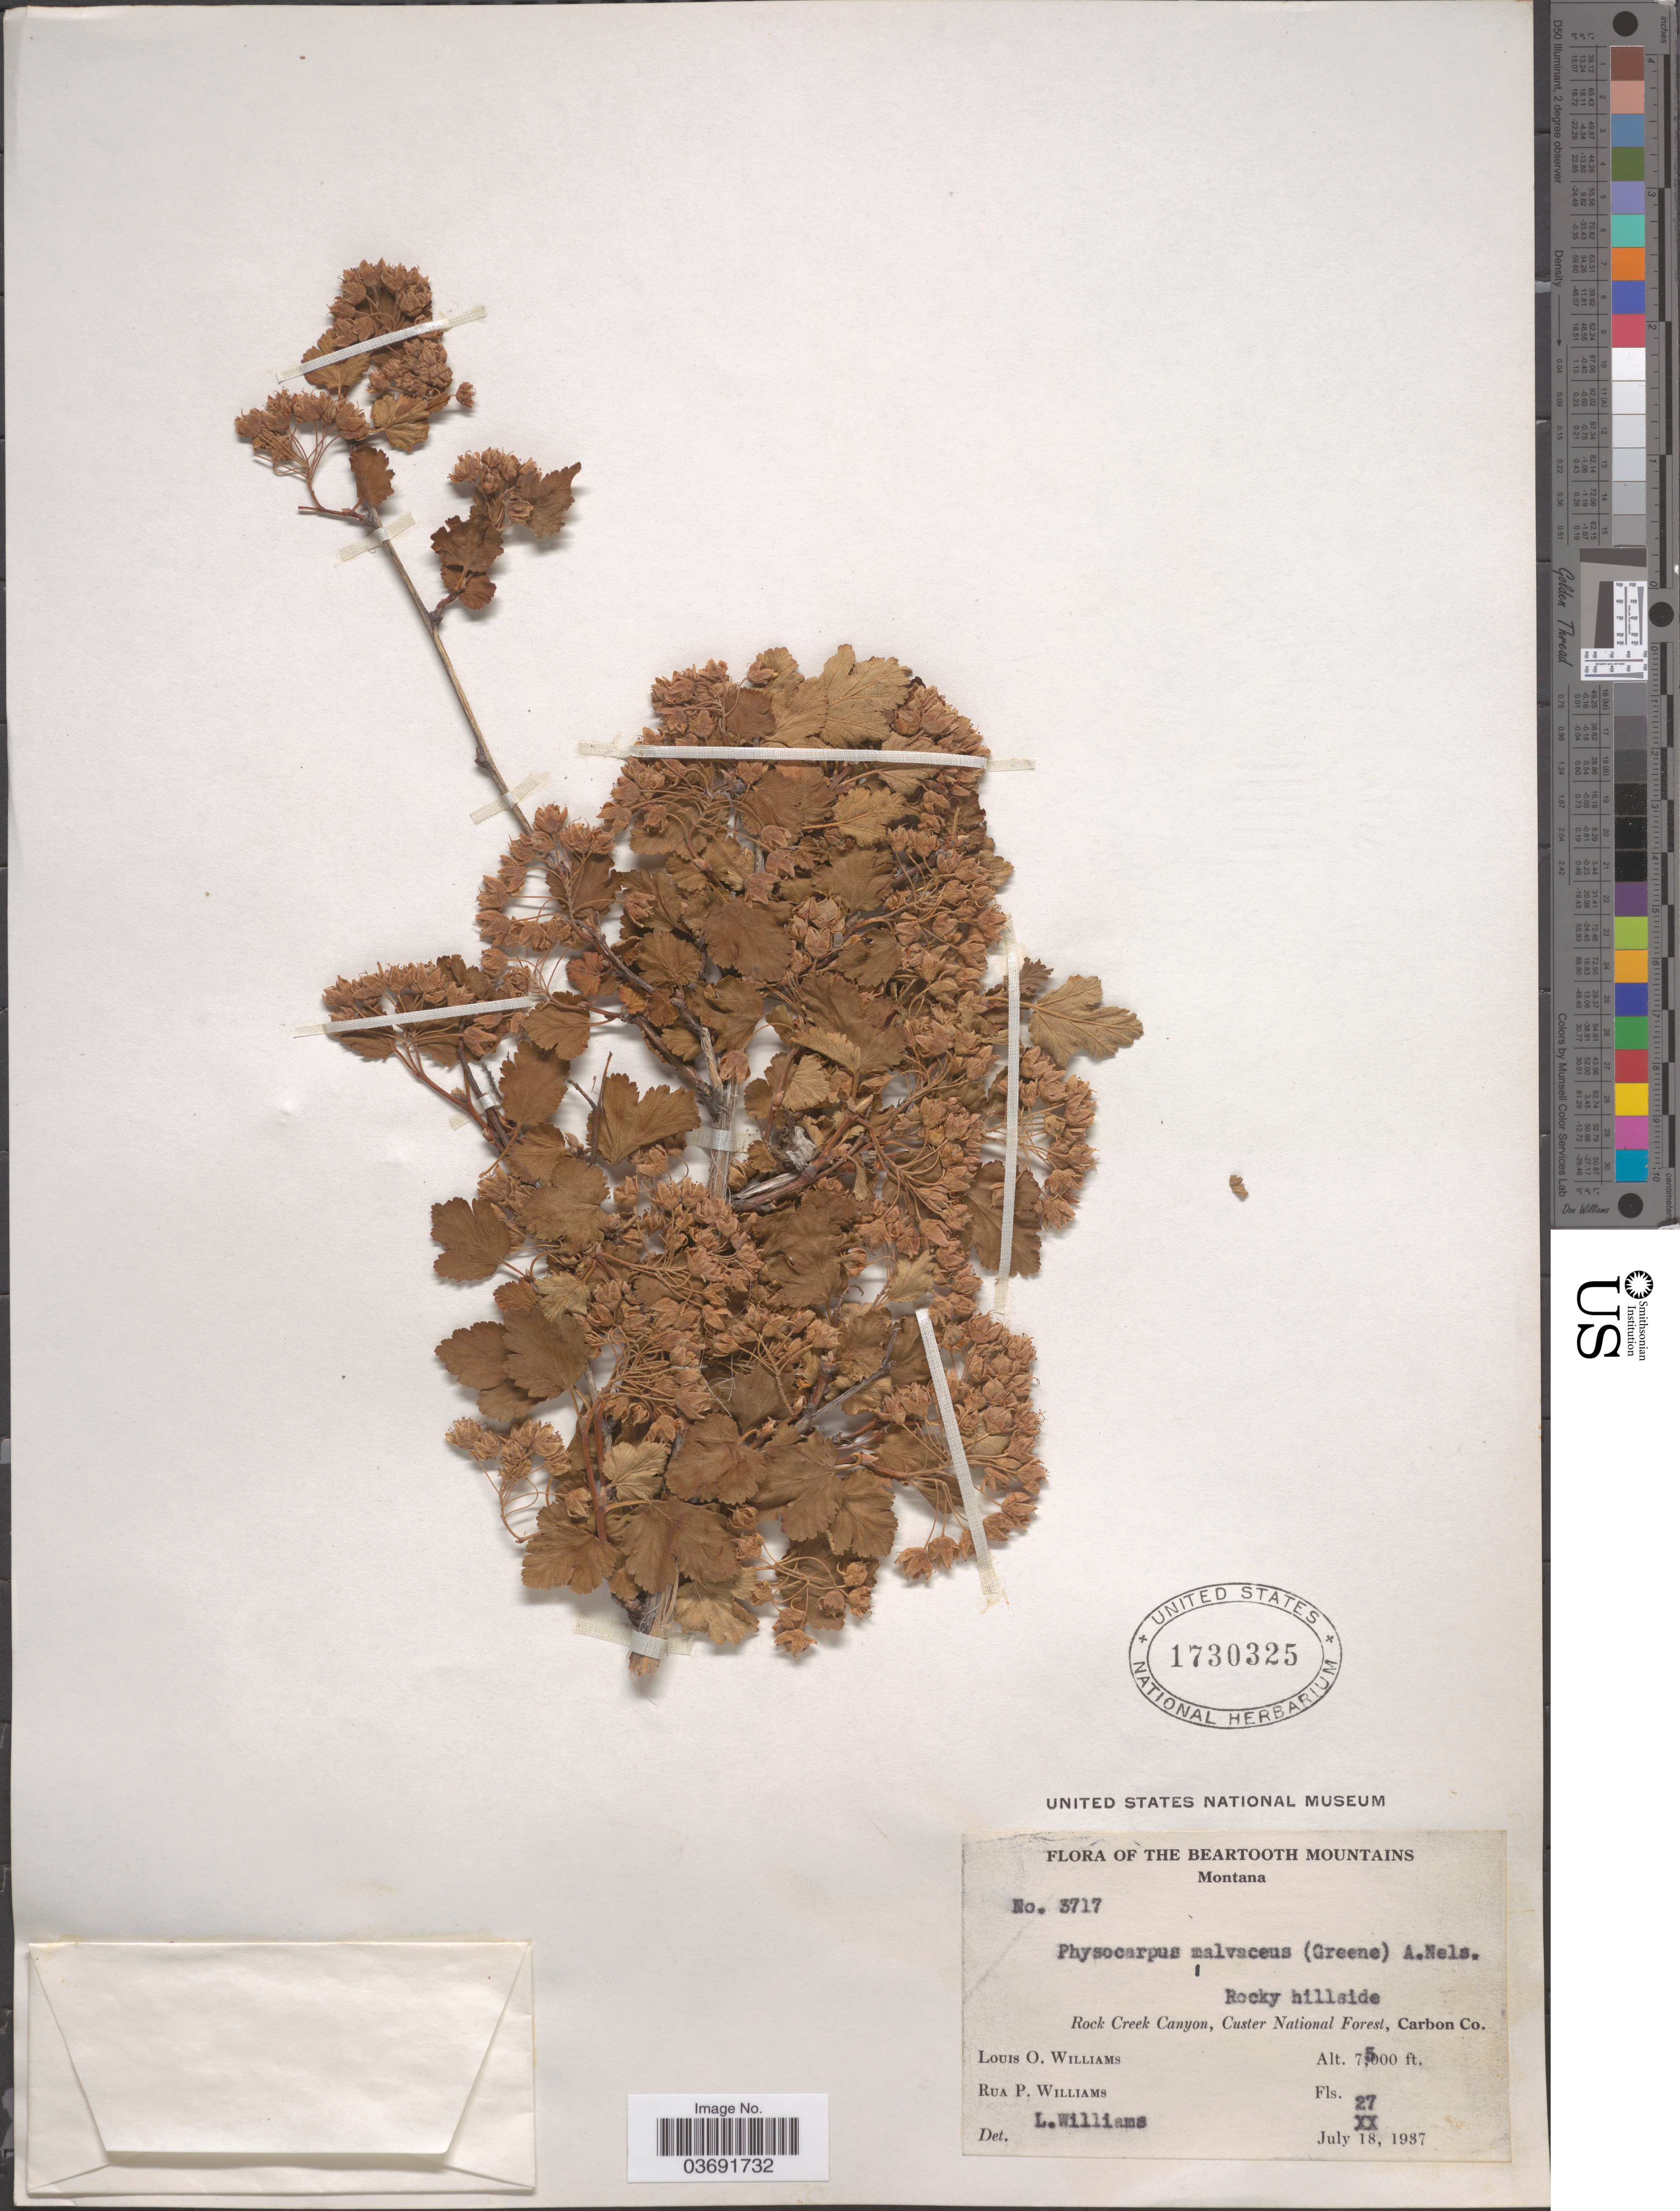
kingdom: Plantae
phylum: Tracheophyta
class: Magnoliopsida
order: Rosales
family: Rosaceae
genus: Physocarpus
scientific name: Physocarpus malvaceus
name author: (Greene) Kuntze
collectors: L. O. Williams & R. P. Williams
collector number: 3717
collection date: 1937-07-18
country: United States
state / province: Montana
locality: The Beartooth Mountains. Rocky Creek Canyon, Custer National Forest, Carbon Co.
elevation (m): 2286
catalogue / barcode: US 1730325